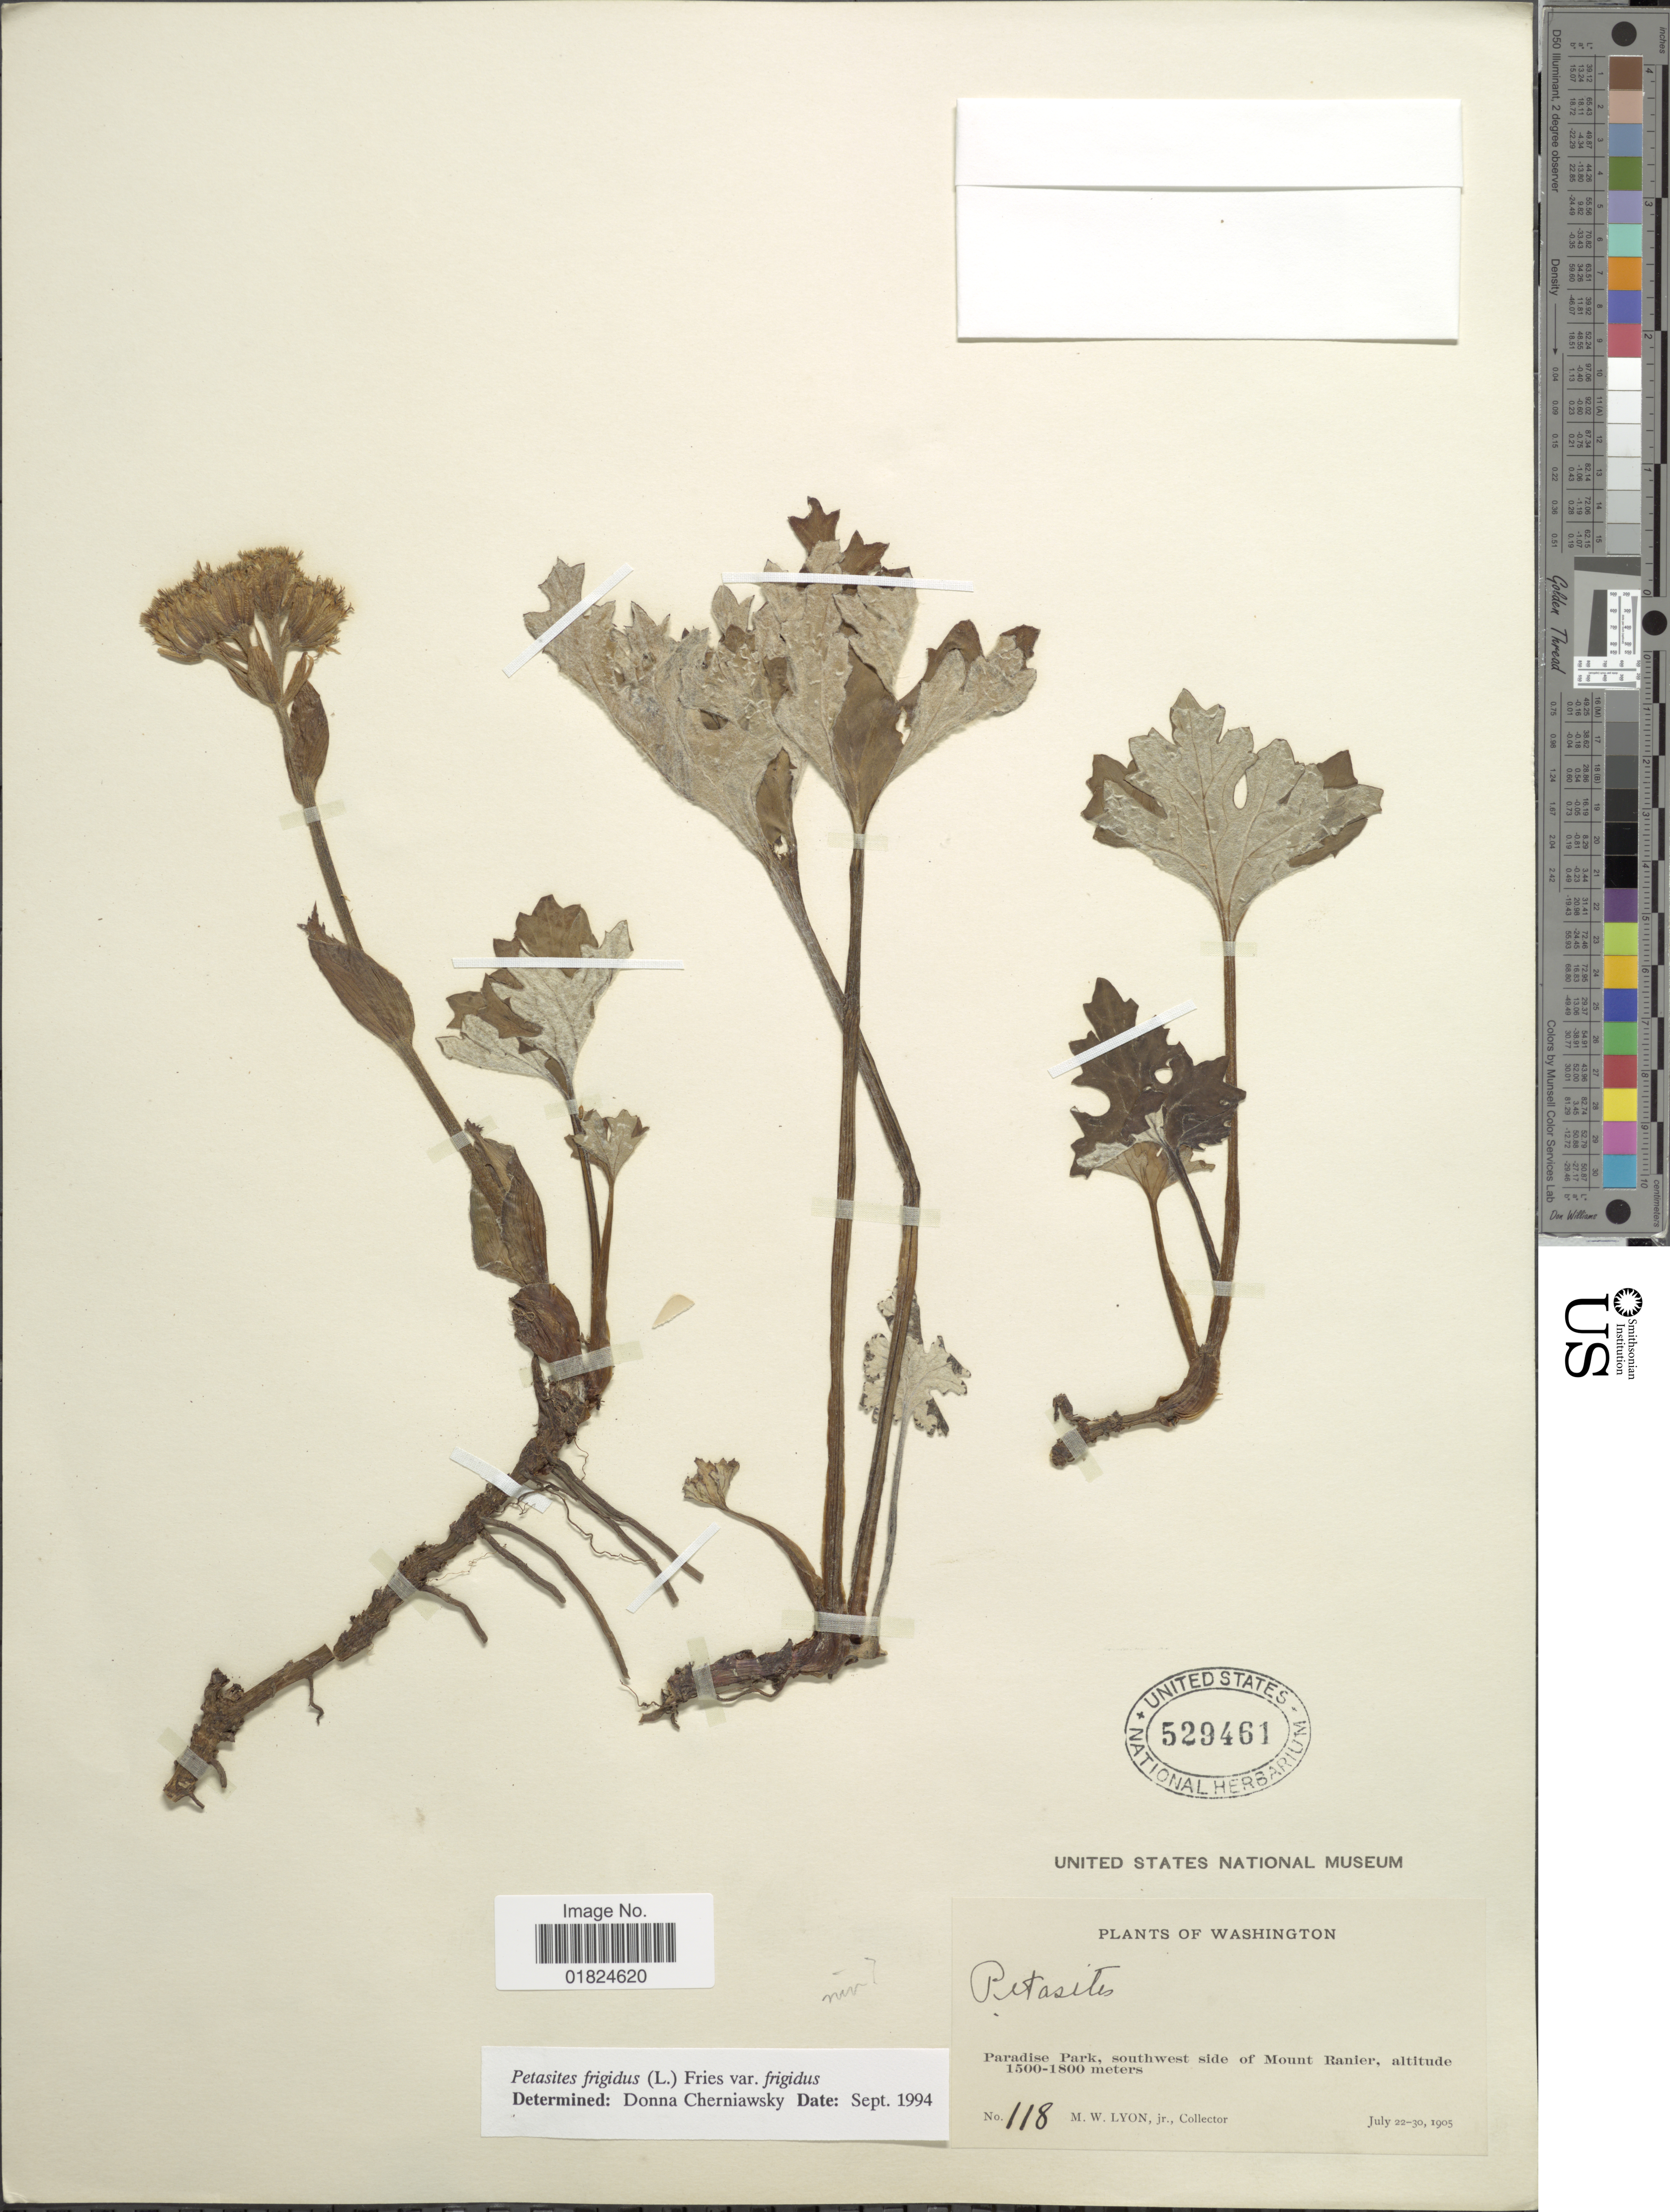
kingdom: Plantae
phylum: Tracheophyta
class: Magnoliopsida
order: Asterales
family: Asteraceae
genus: Petasites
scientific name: Petasites frigidus var. frigidus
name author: (L.) Fr.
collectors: M. W. Lyon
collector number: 118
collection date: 1905-07-22/1905-07-30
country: United States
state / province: Washington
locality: Paradise Park, southwest side of Mount Ranier,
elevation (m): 1500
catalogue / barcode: US 529461